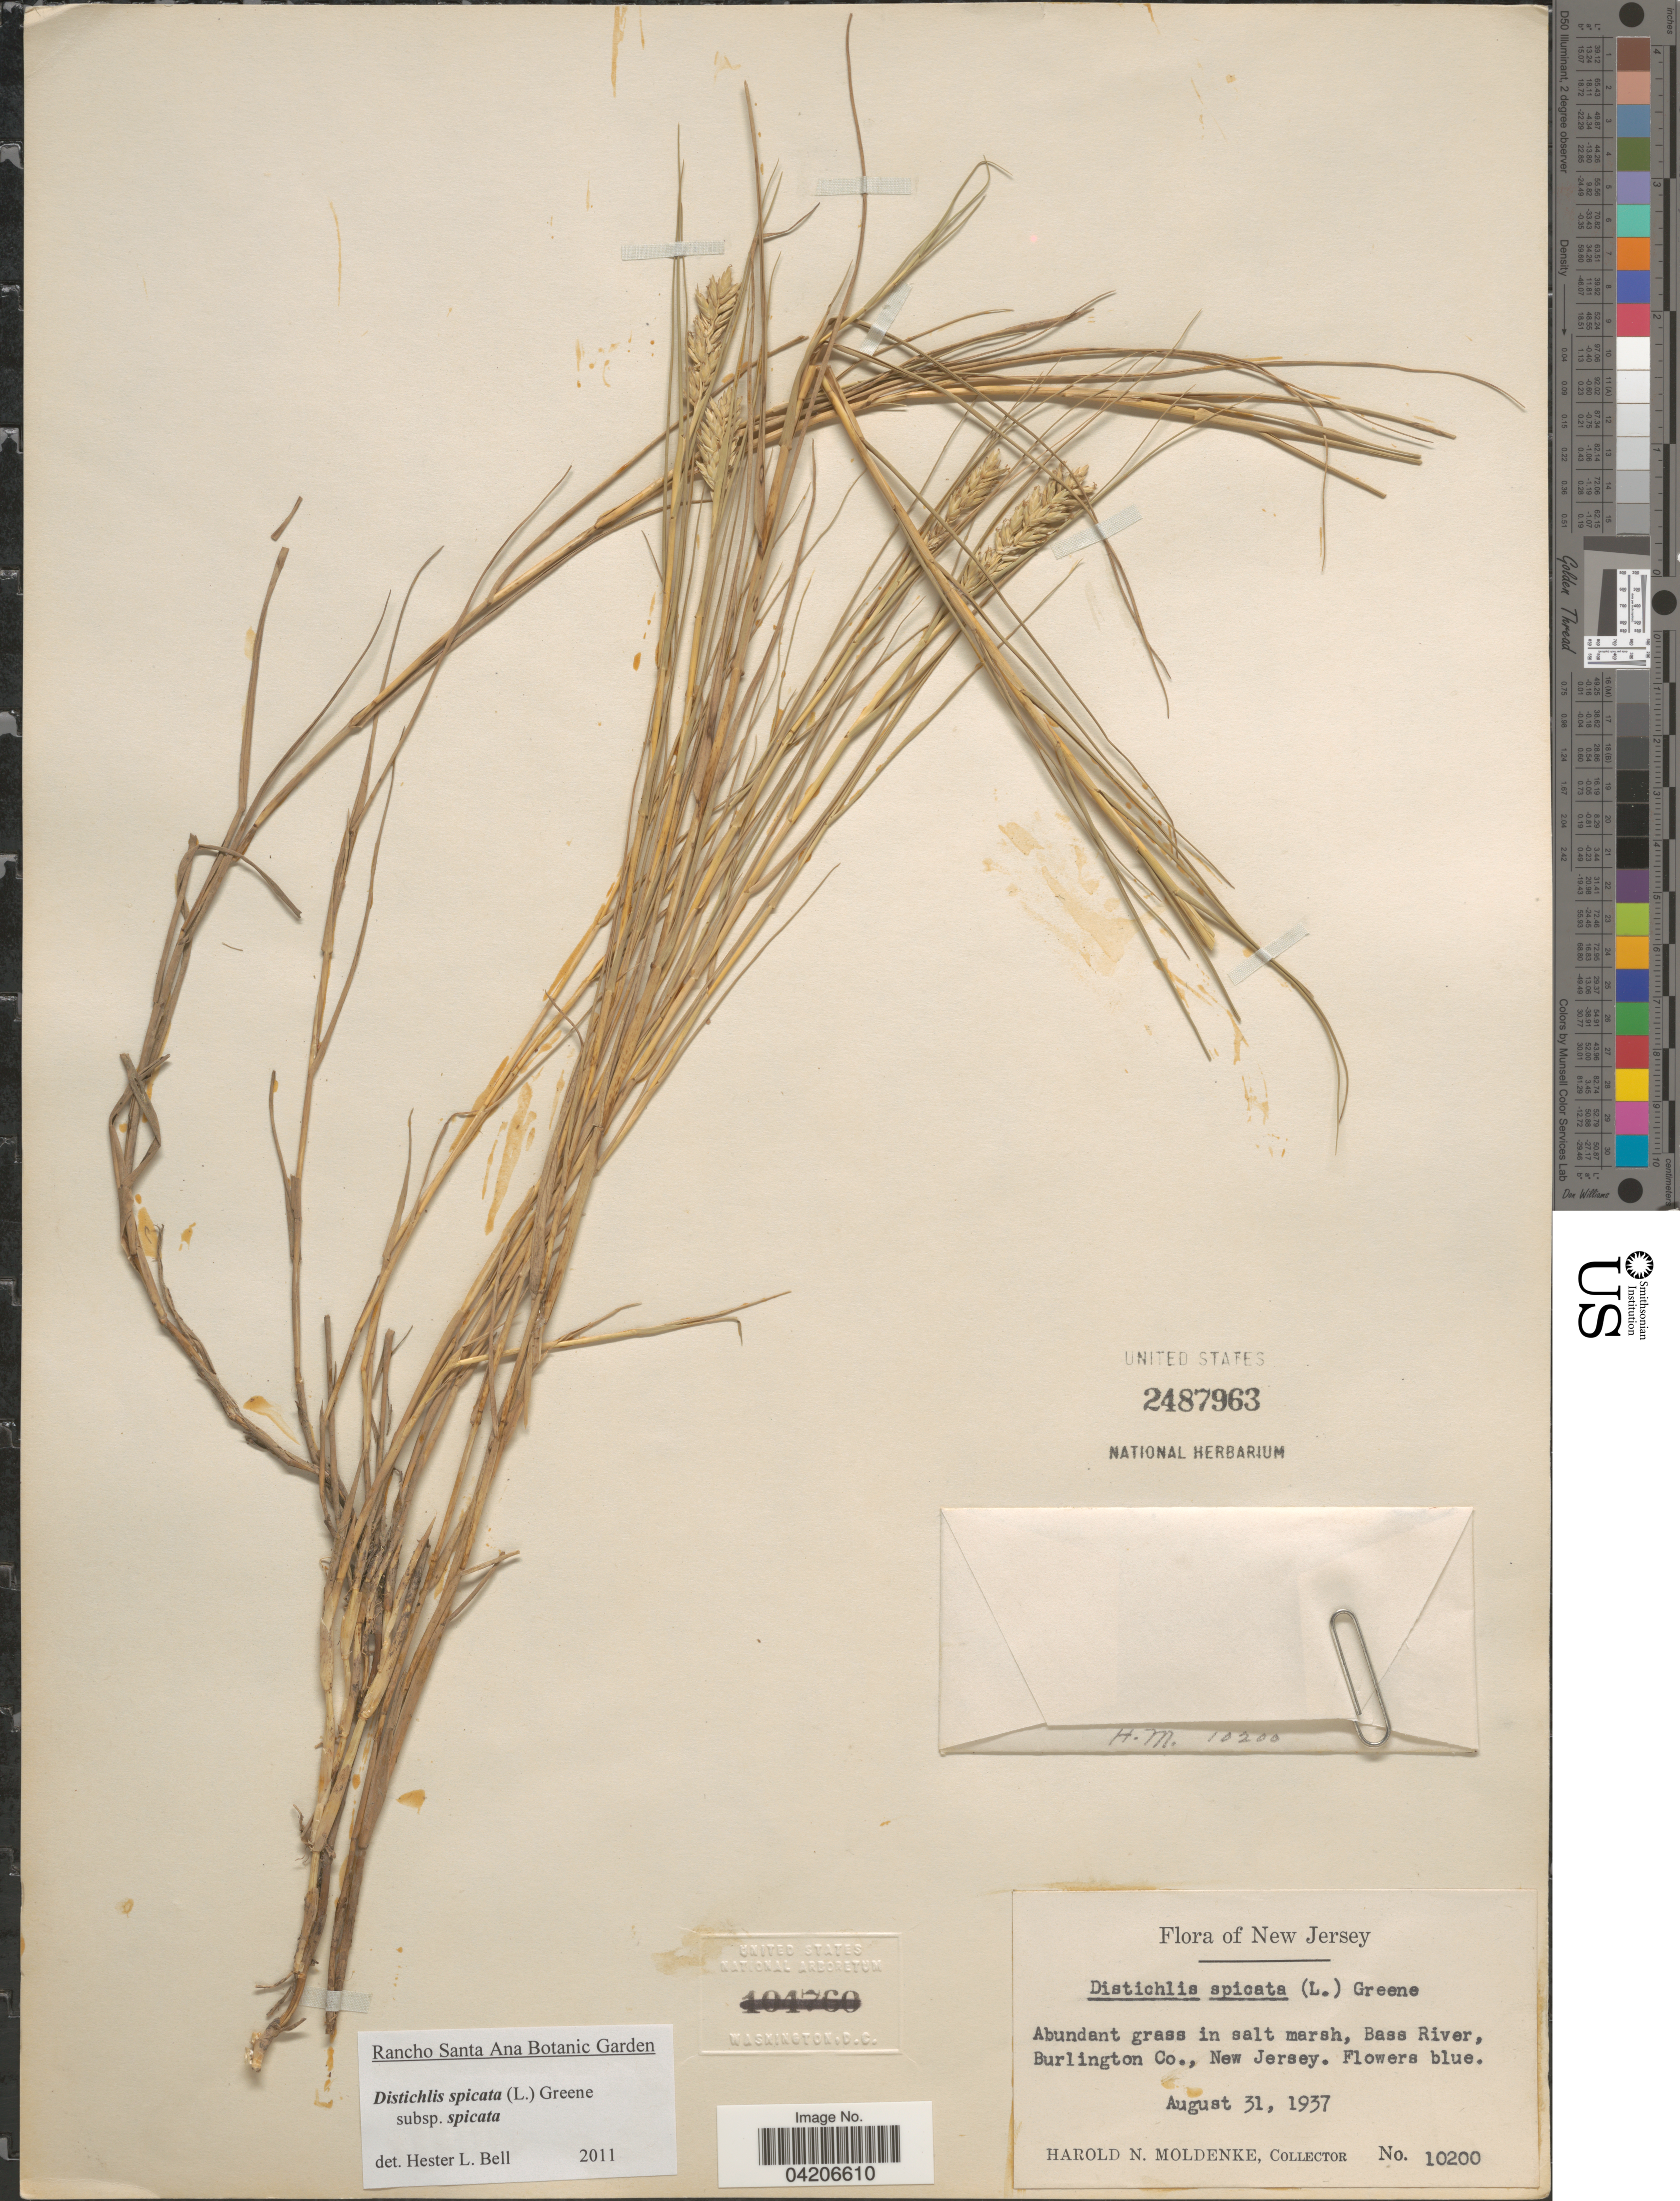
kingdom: Plantae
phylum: Tracheophyta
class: Liliopsida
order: Poales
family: Poaceae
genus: Distichlis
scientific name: Distichlis spicata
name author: (L.) Greene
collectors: H. N. Moldenke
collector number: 10200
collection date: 1937-08-31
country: United States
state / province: New Jersey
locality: Bass River, Burlington Co.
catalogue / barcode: US 2487963